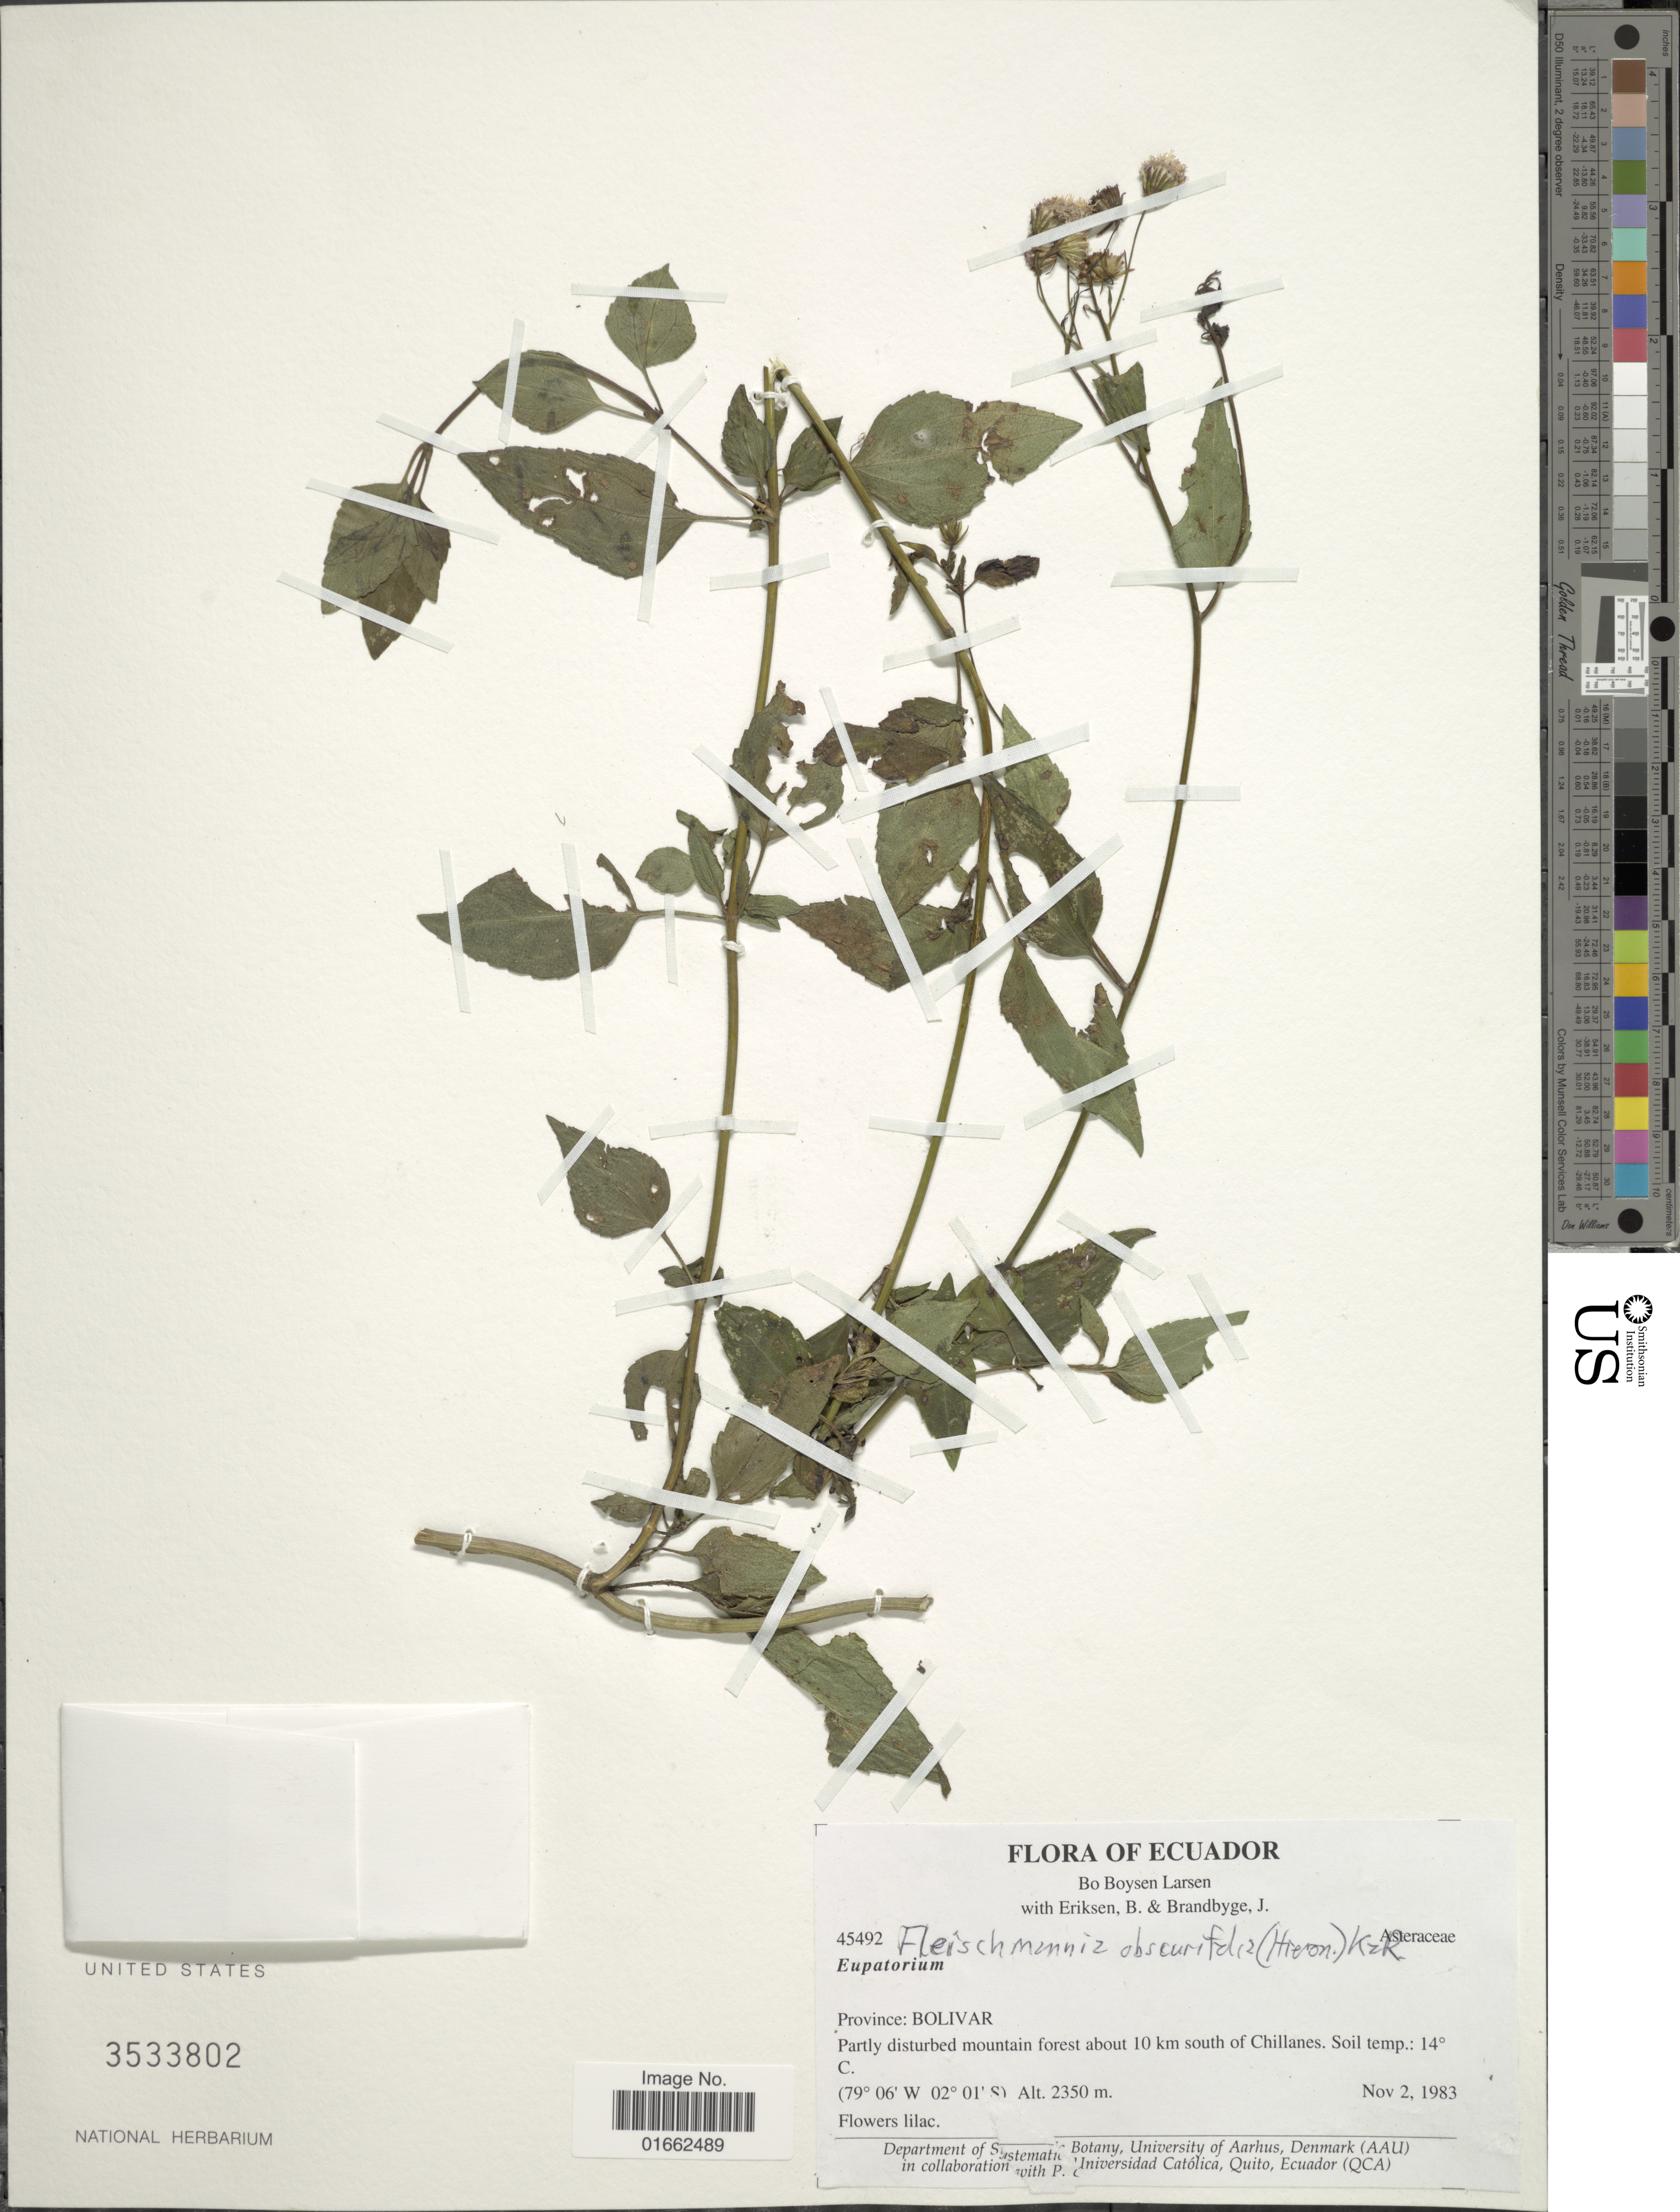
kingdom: Plantae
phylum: Tracheophyta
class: Magnoliopsida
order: Asterales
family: Asteraceae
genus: Fleischmannia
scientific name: Fleischmannia obscurifolia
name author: (Hieron.) R.M. King & H. Rob.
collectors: B. Boysen Larsen, B. Eriksen & J. Brandbyge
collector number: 45492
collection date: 1983-11-02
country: Ecuador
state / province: Bolívar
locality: Province: Bolivar. Partly disturbed mountain forest about 10 km south of Chillanes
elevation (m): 2350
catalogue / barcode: US 3533802